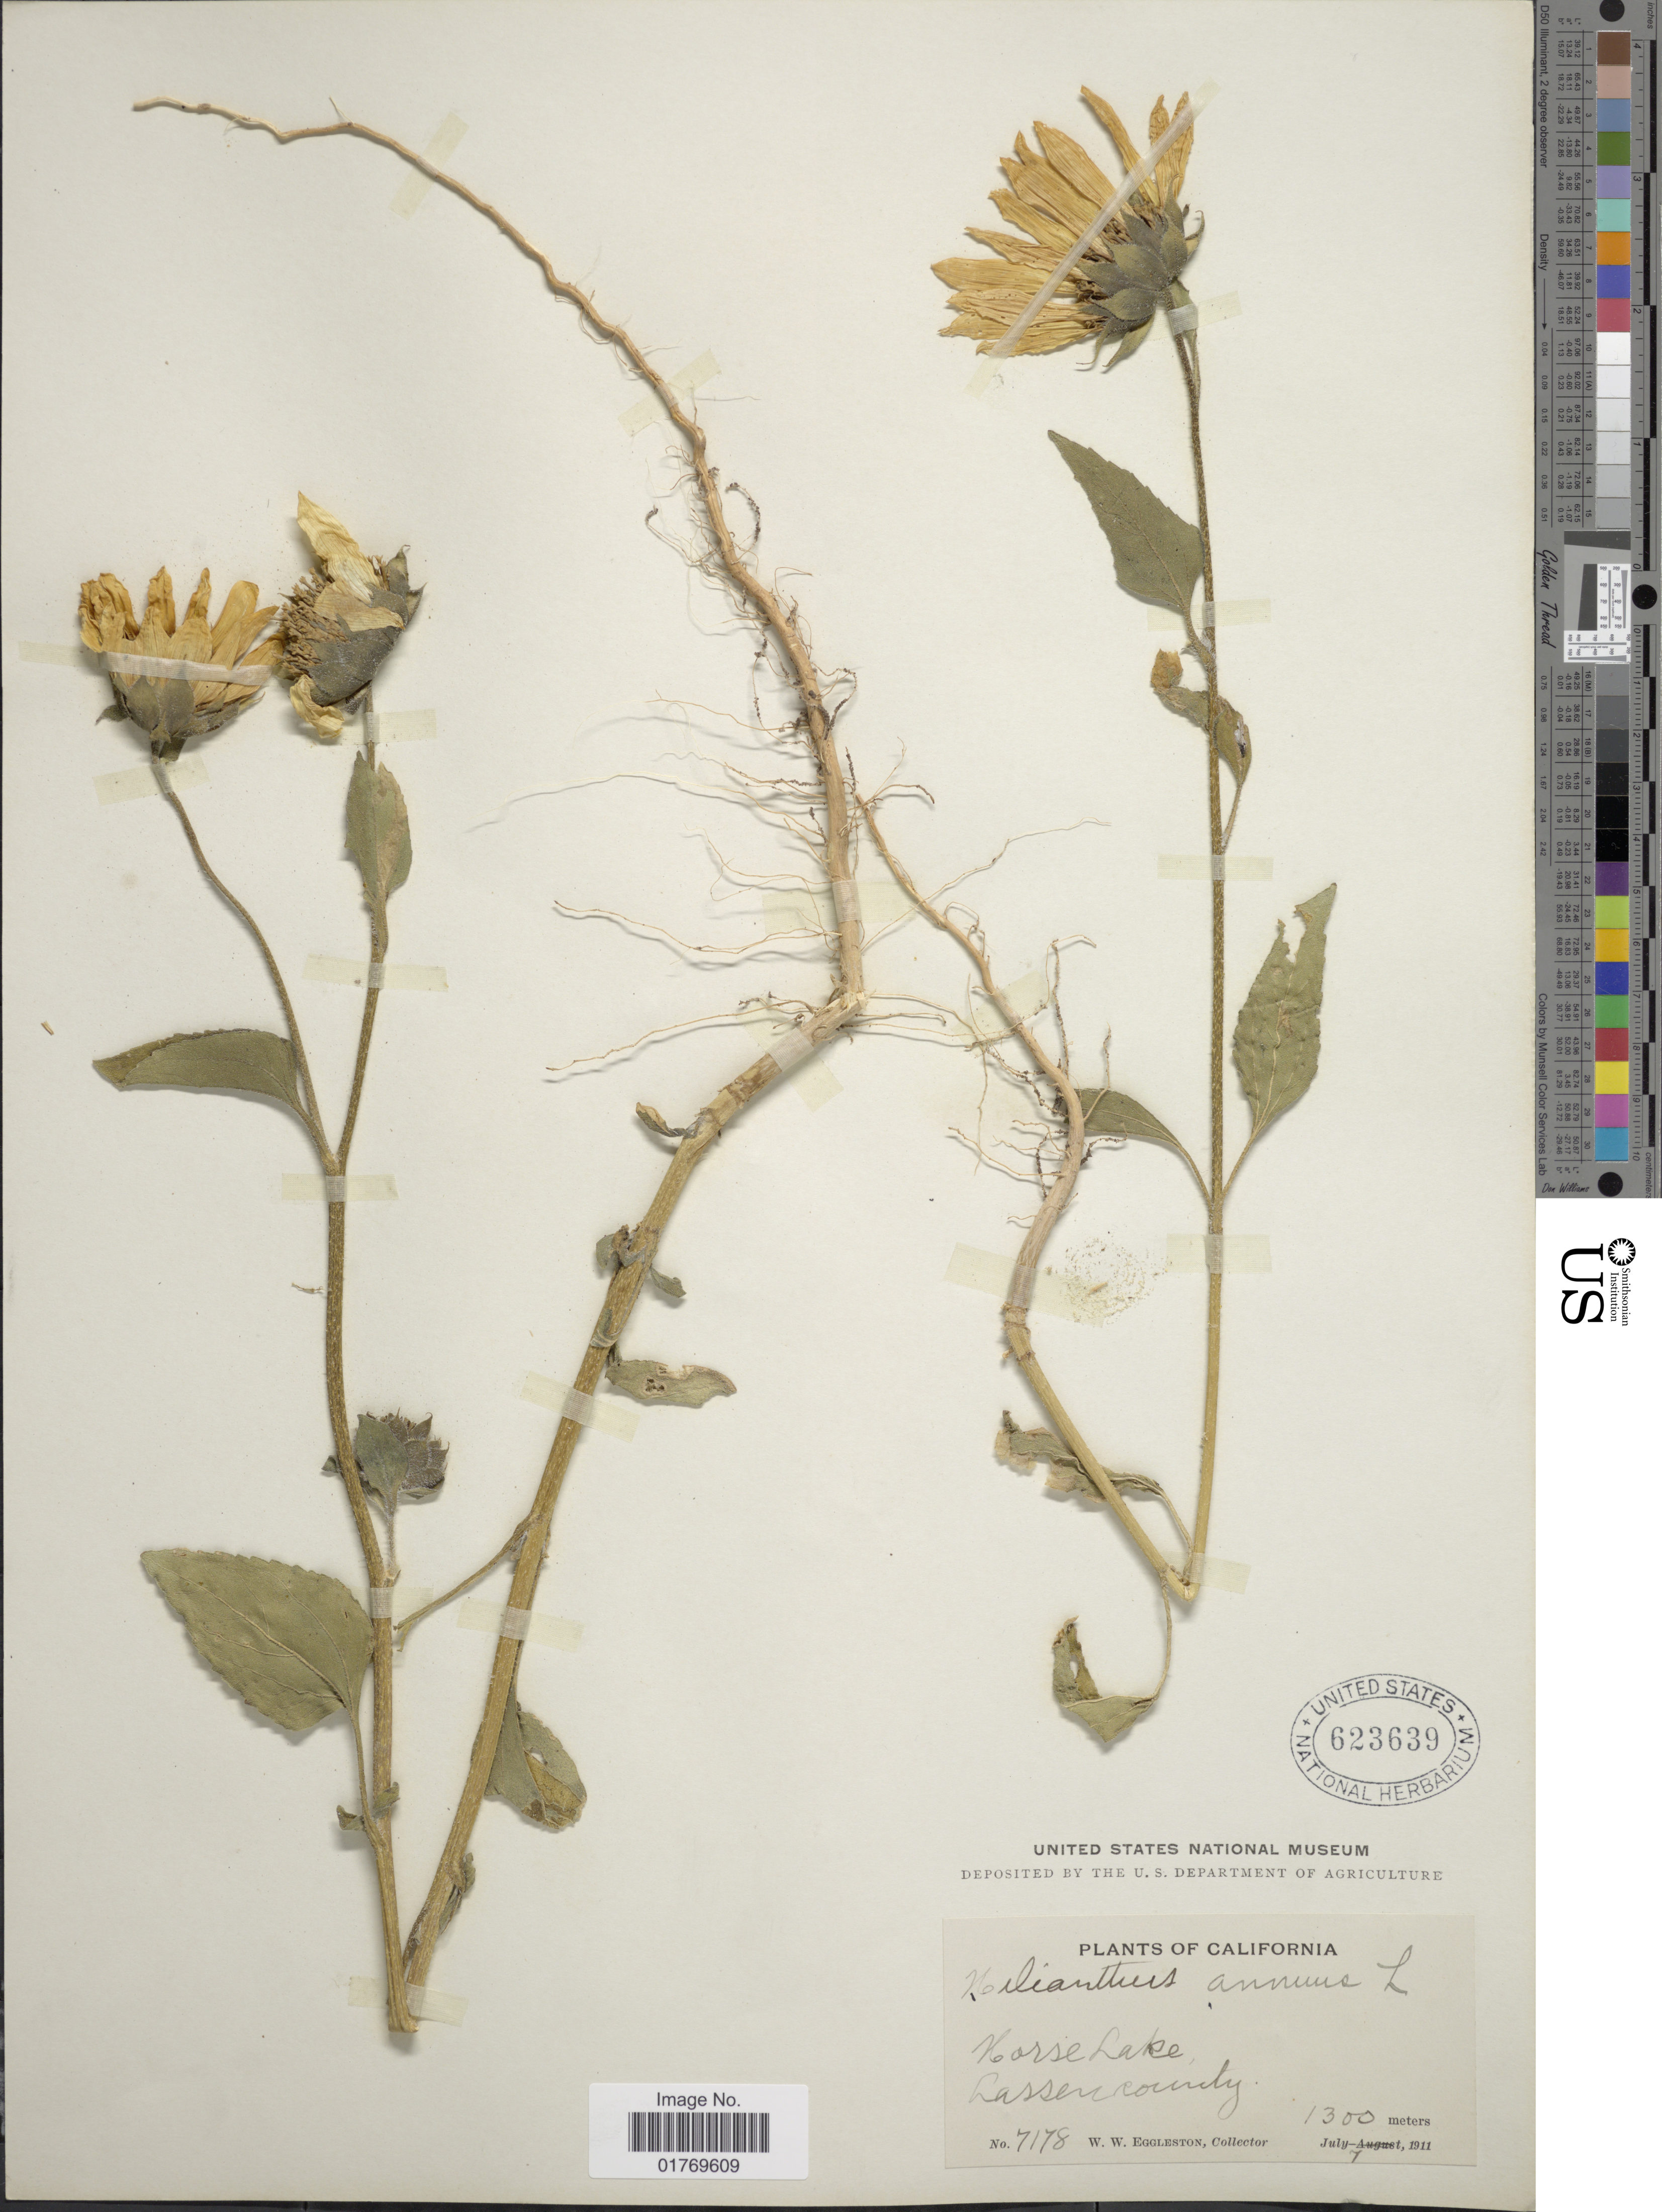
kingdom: Plantae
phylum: Tracheophyta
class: Magnoliopsida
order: Asterales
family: Asteraceae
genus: Helianthus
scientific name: Helianthus annuus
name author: L.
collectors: W. W. Eggleston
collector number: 7178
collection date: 1911-07-07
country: United States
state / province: California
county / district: Lassen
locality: Horse Lake. Lassen County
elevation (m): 1300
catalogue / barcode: US 623639